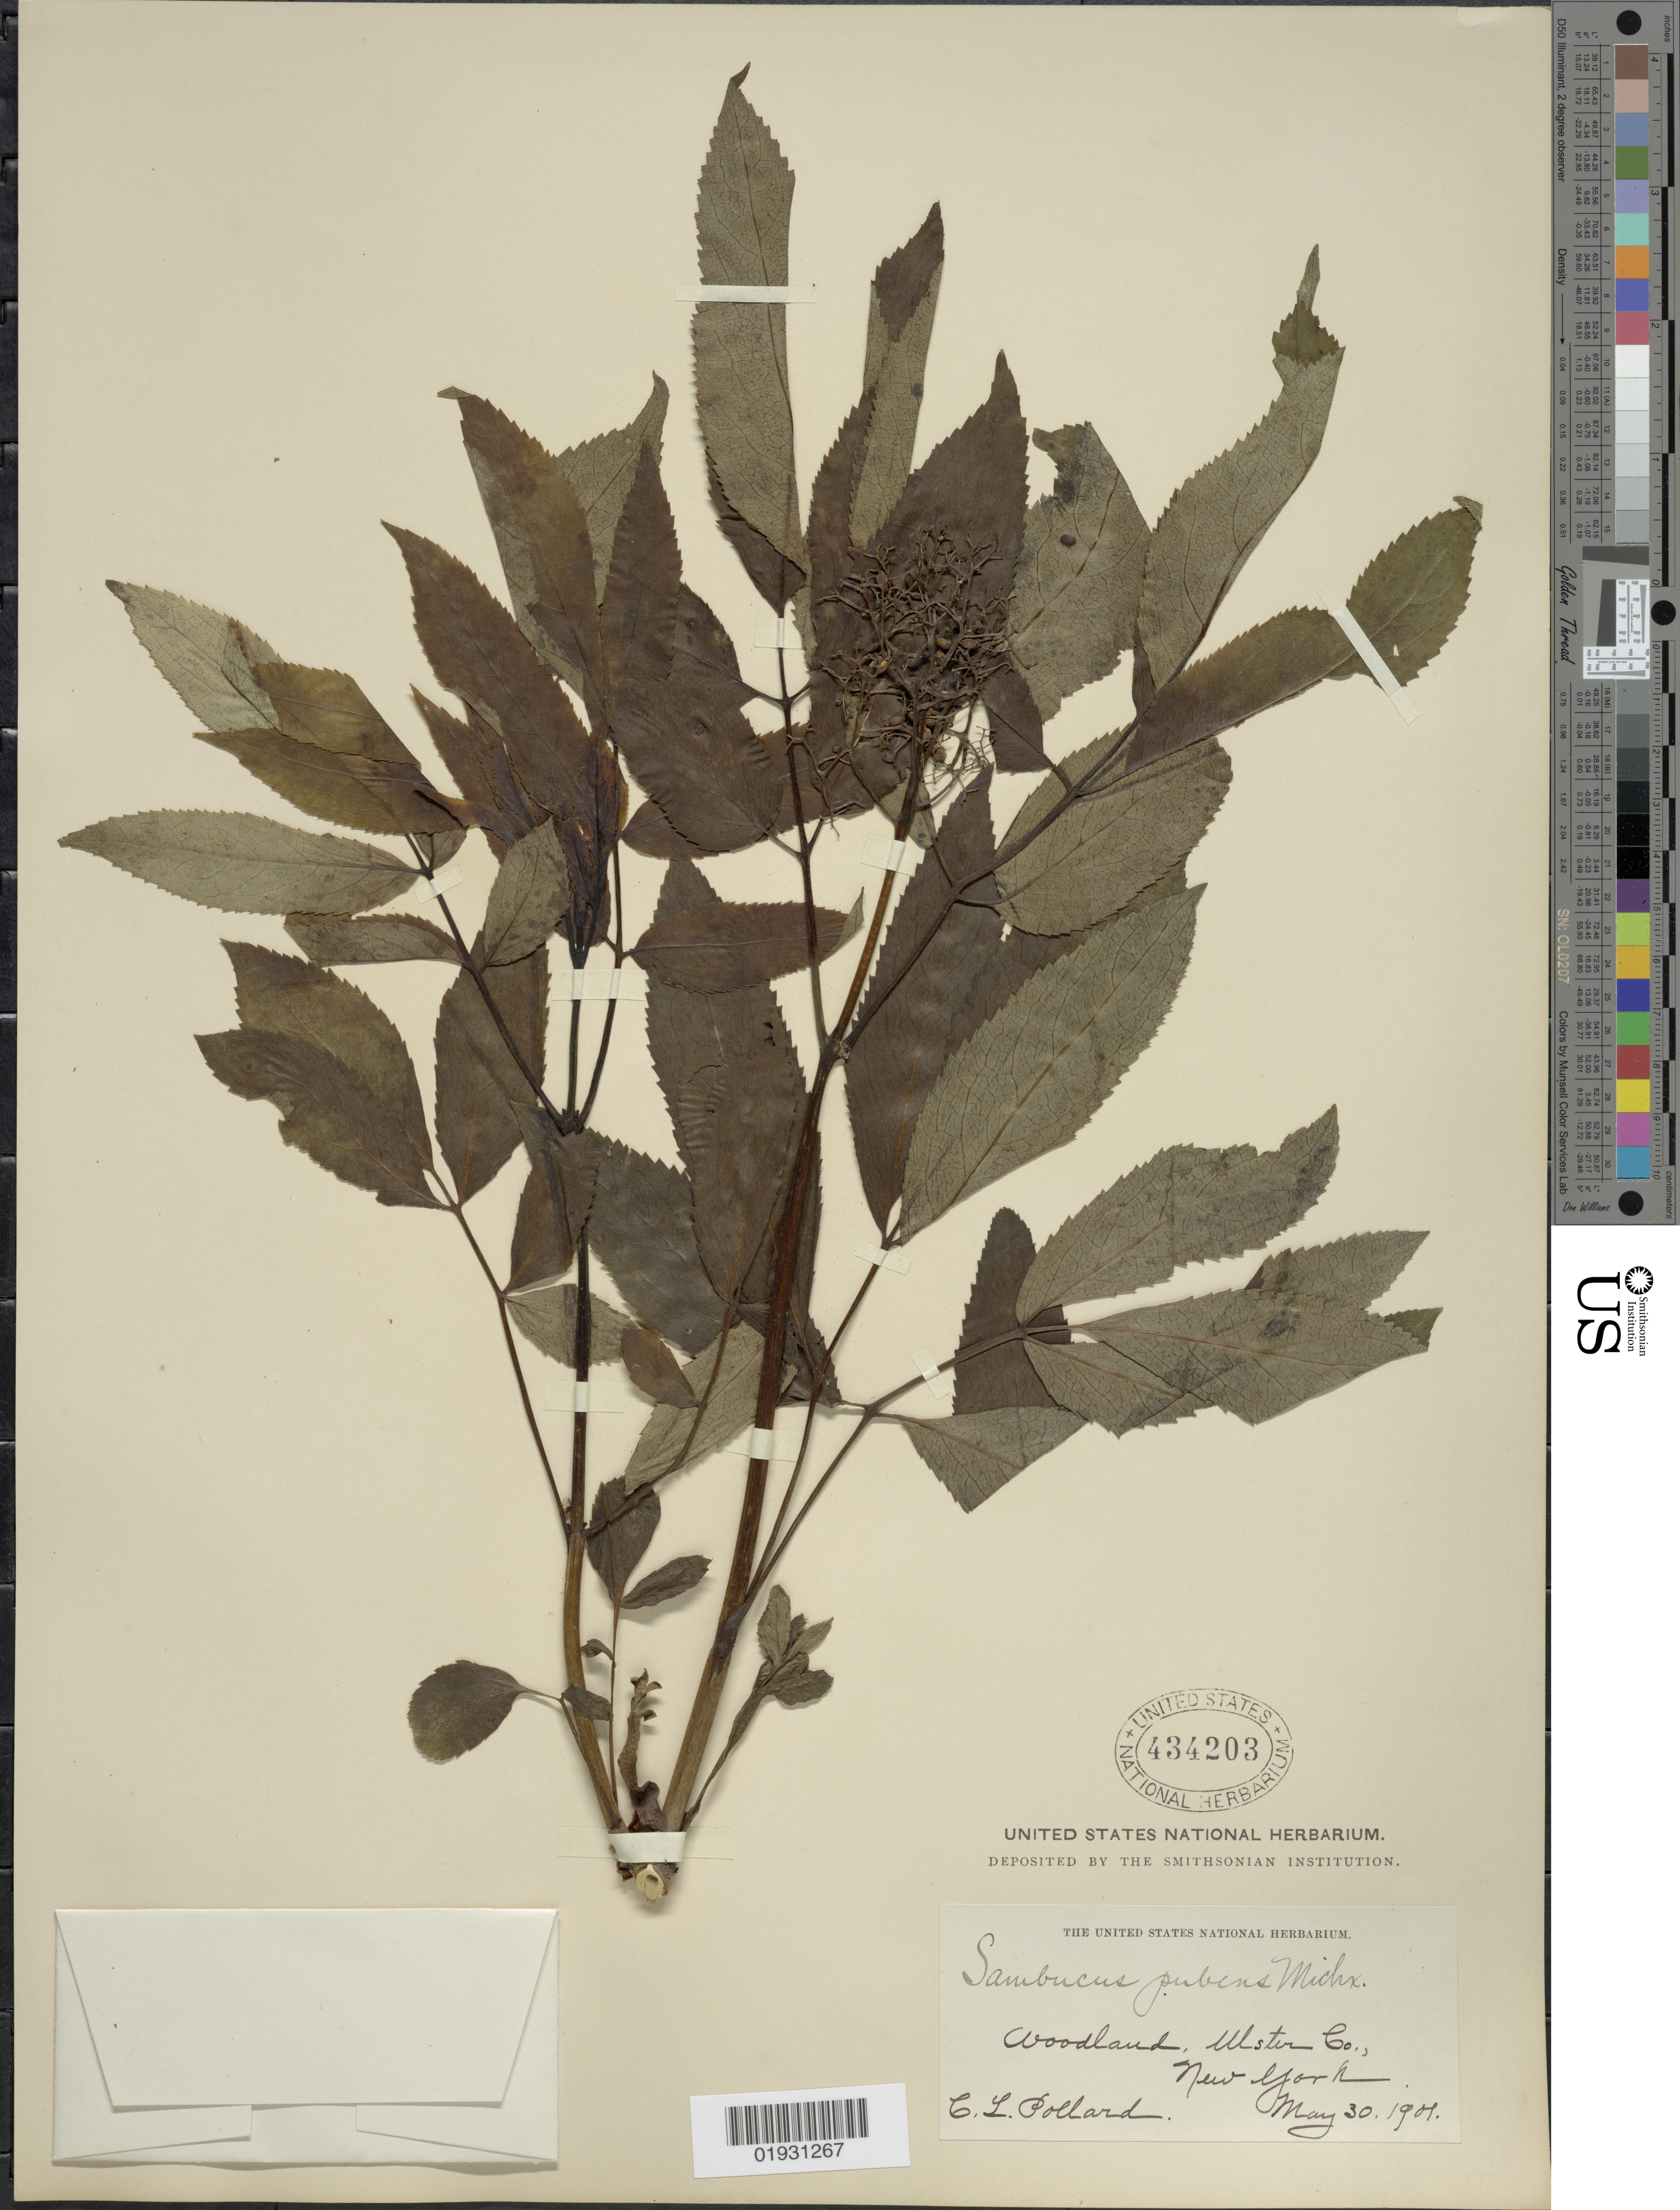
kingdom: Plantae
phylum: Tracheophyta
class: Magnoliopsida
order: Dipsacales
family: Viburnaceae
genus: Sambucus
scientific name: Sambucus racemosa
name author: L.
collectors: C. L. Pollard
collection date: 1905-05-30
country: United States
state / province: New York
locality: Woodland, Ulster Co.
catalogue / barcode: US 434203